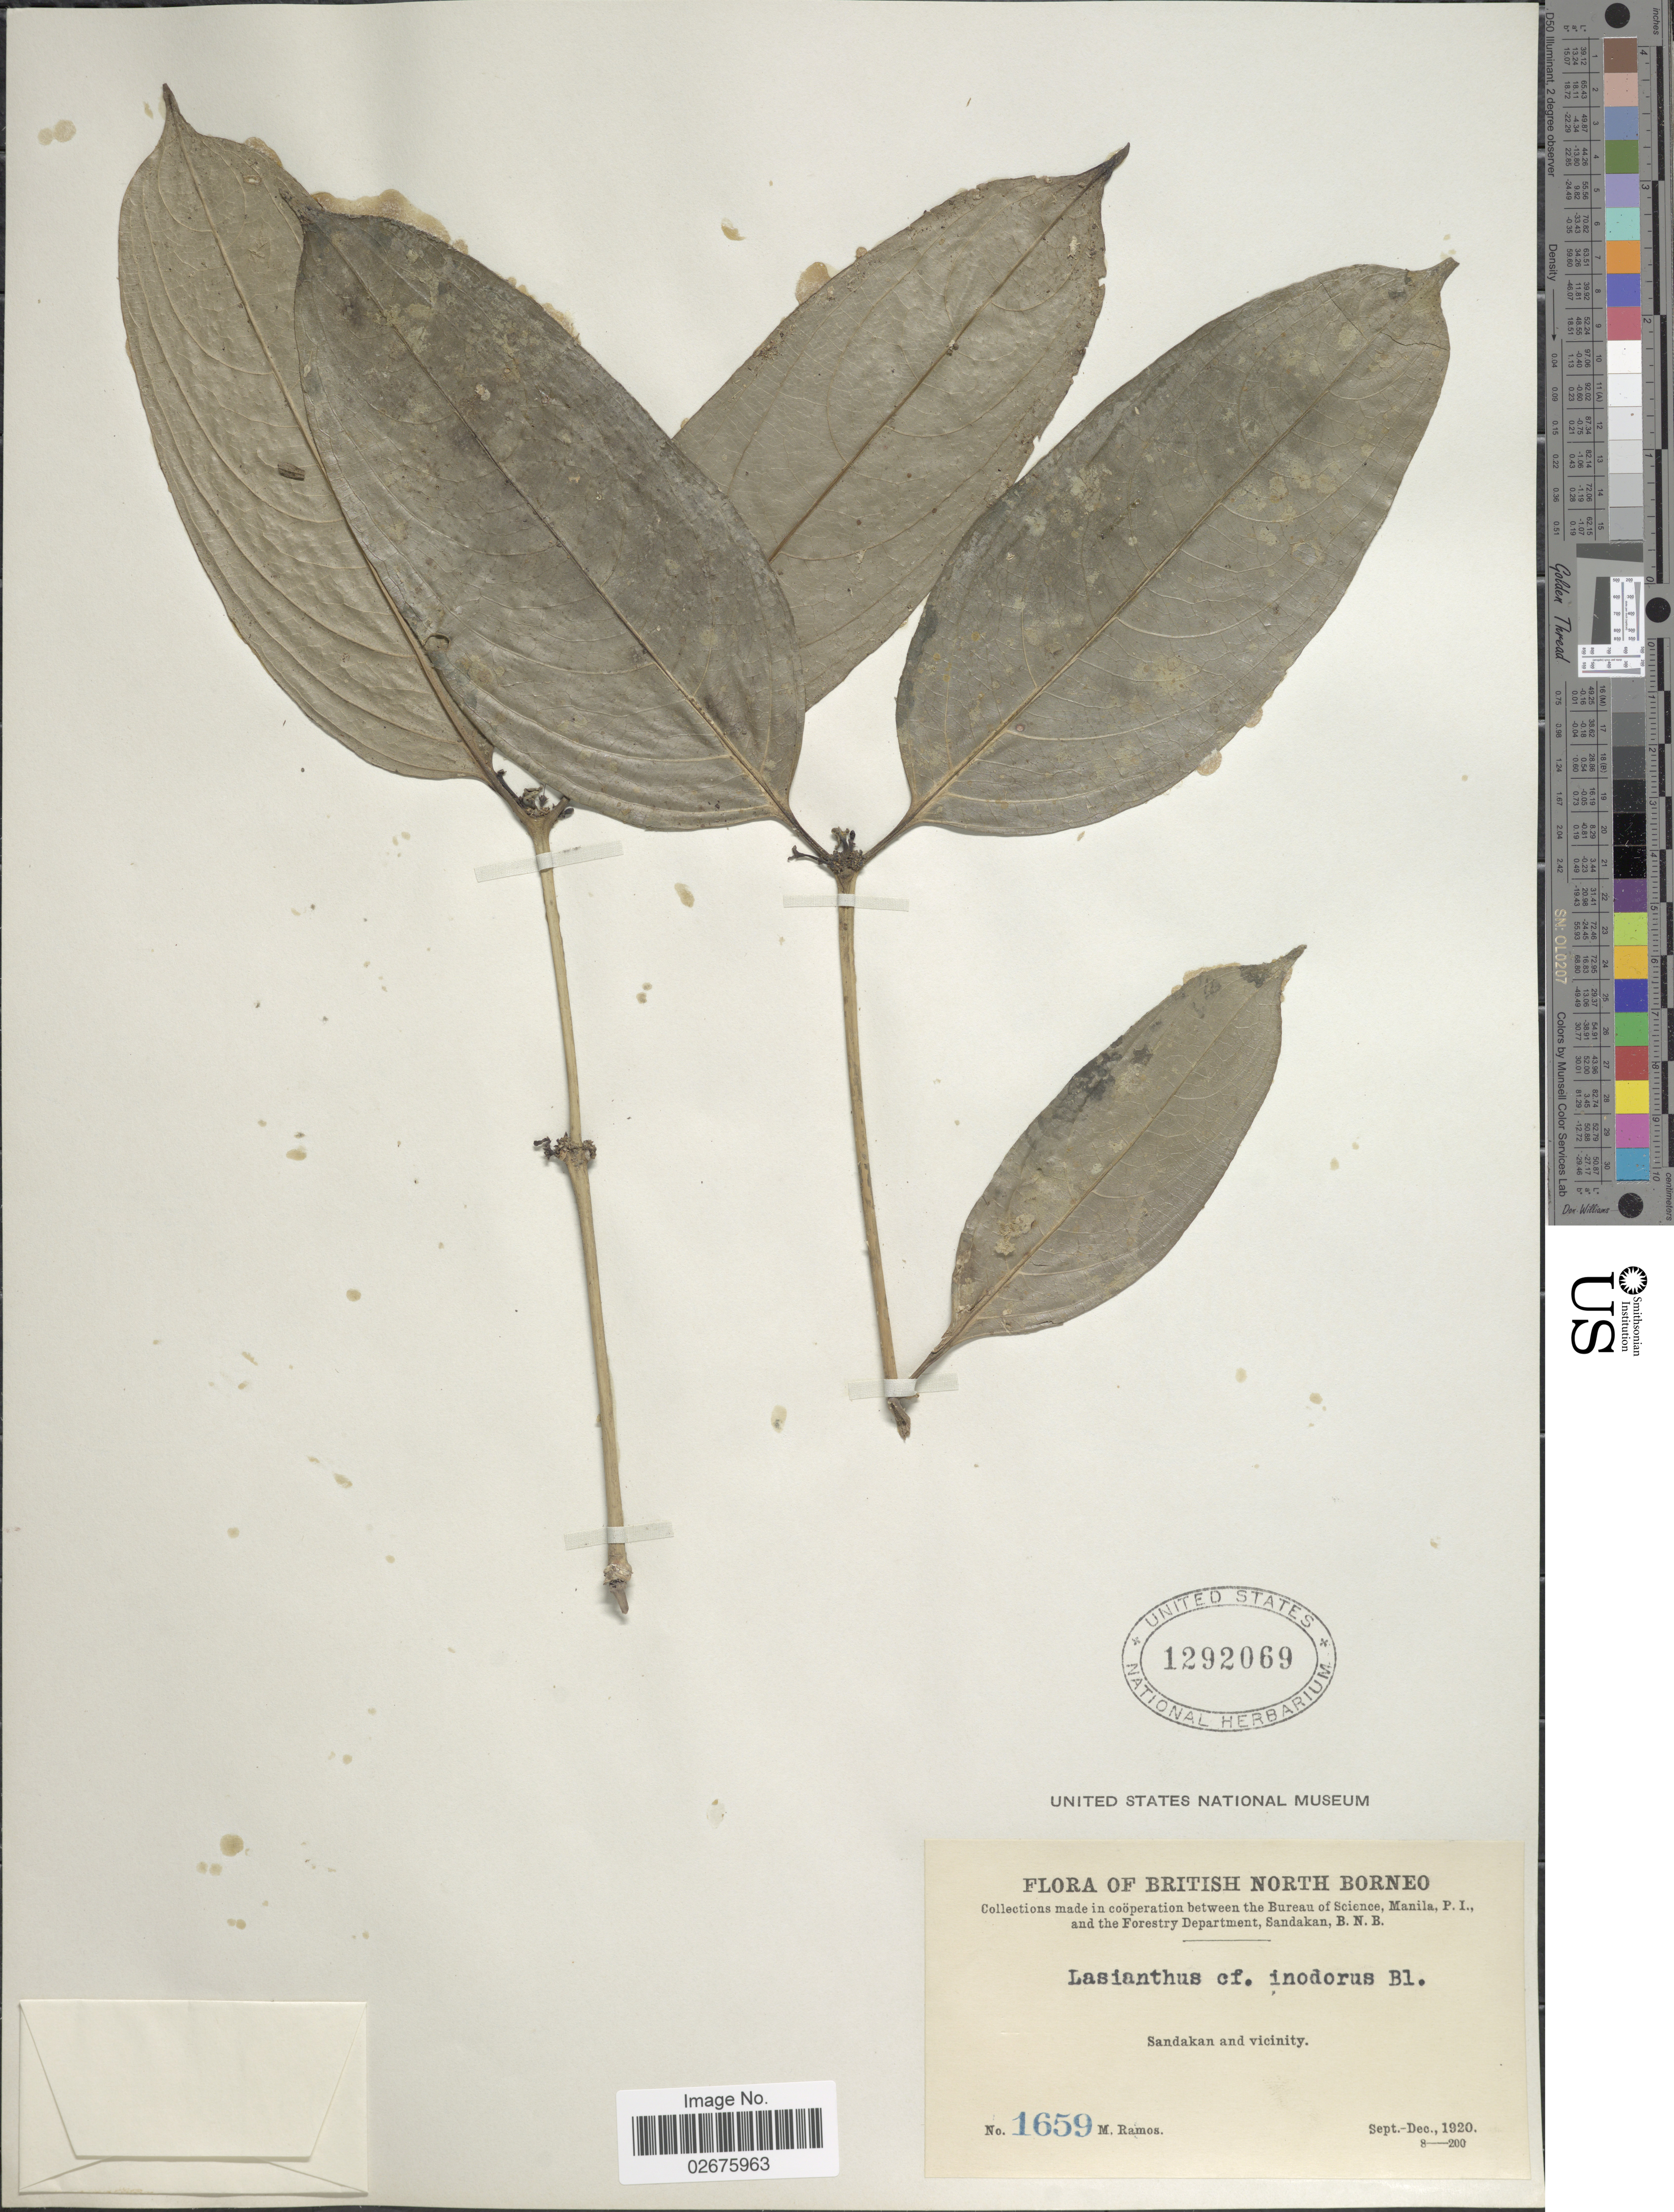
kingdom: Plantae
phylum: Tracheophyta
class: Magnoliopsida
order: Gentianales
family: Rubiaceae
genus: Lasianthus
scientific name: Lasianthus inodorus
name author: Blume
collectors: M. Ramos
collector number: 1659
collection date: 1920-09/1920-12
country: Malaysia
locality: British North Borneo, Sandakan and vicinity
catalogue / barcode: US 1292069